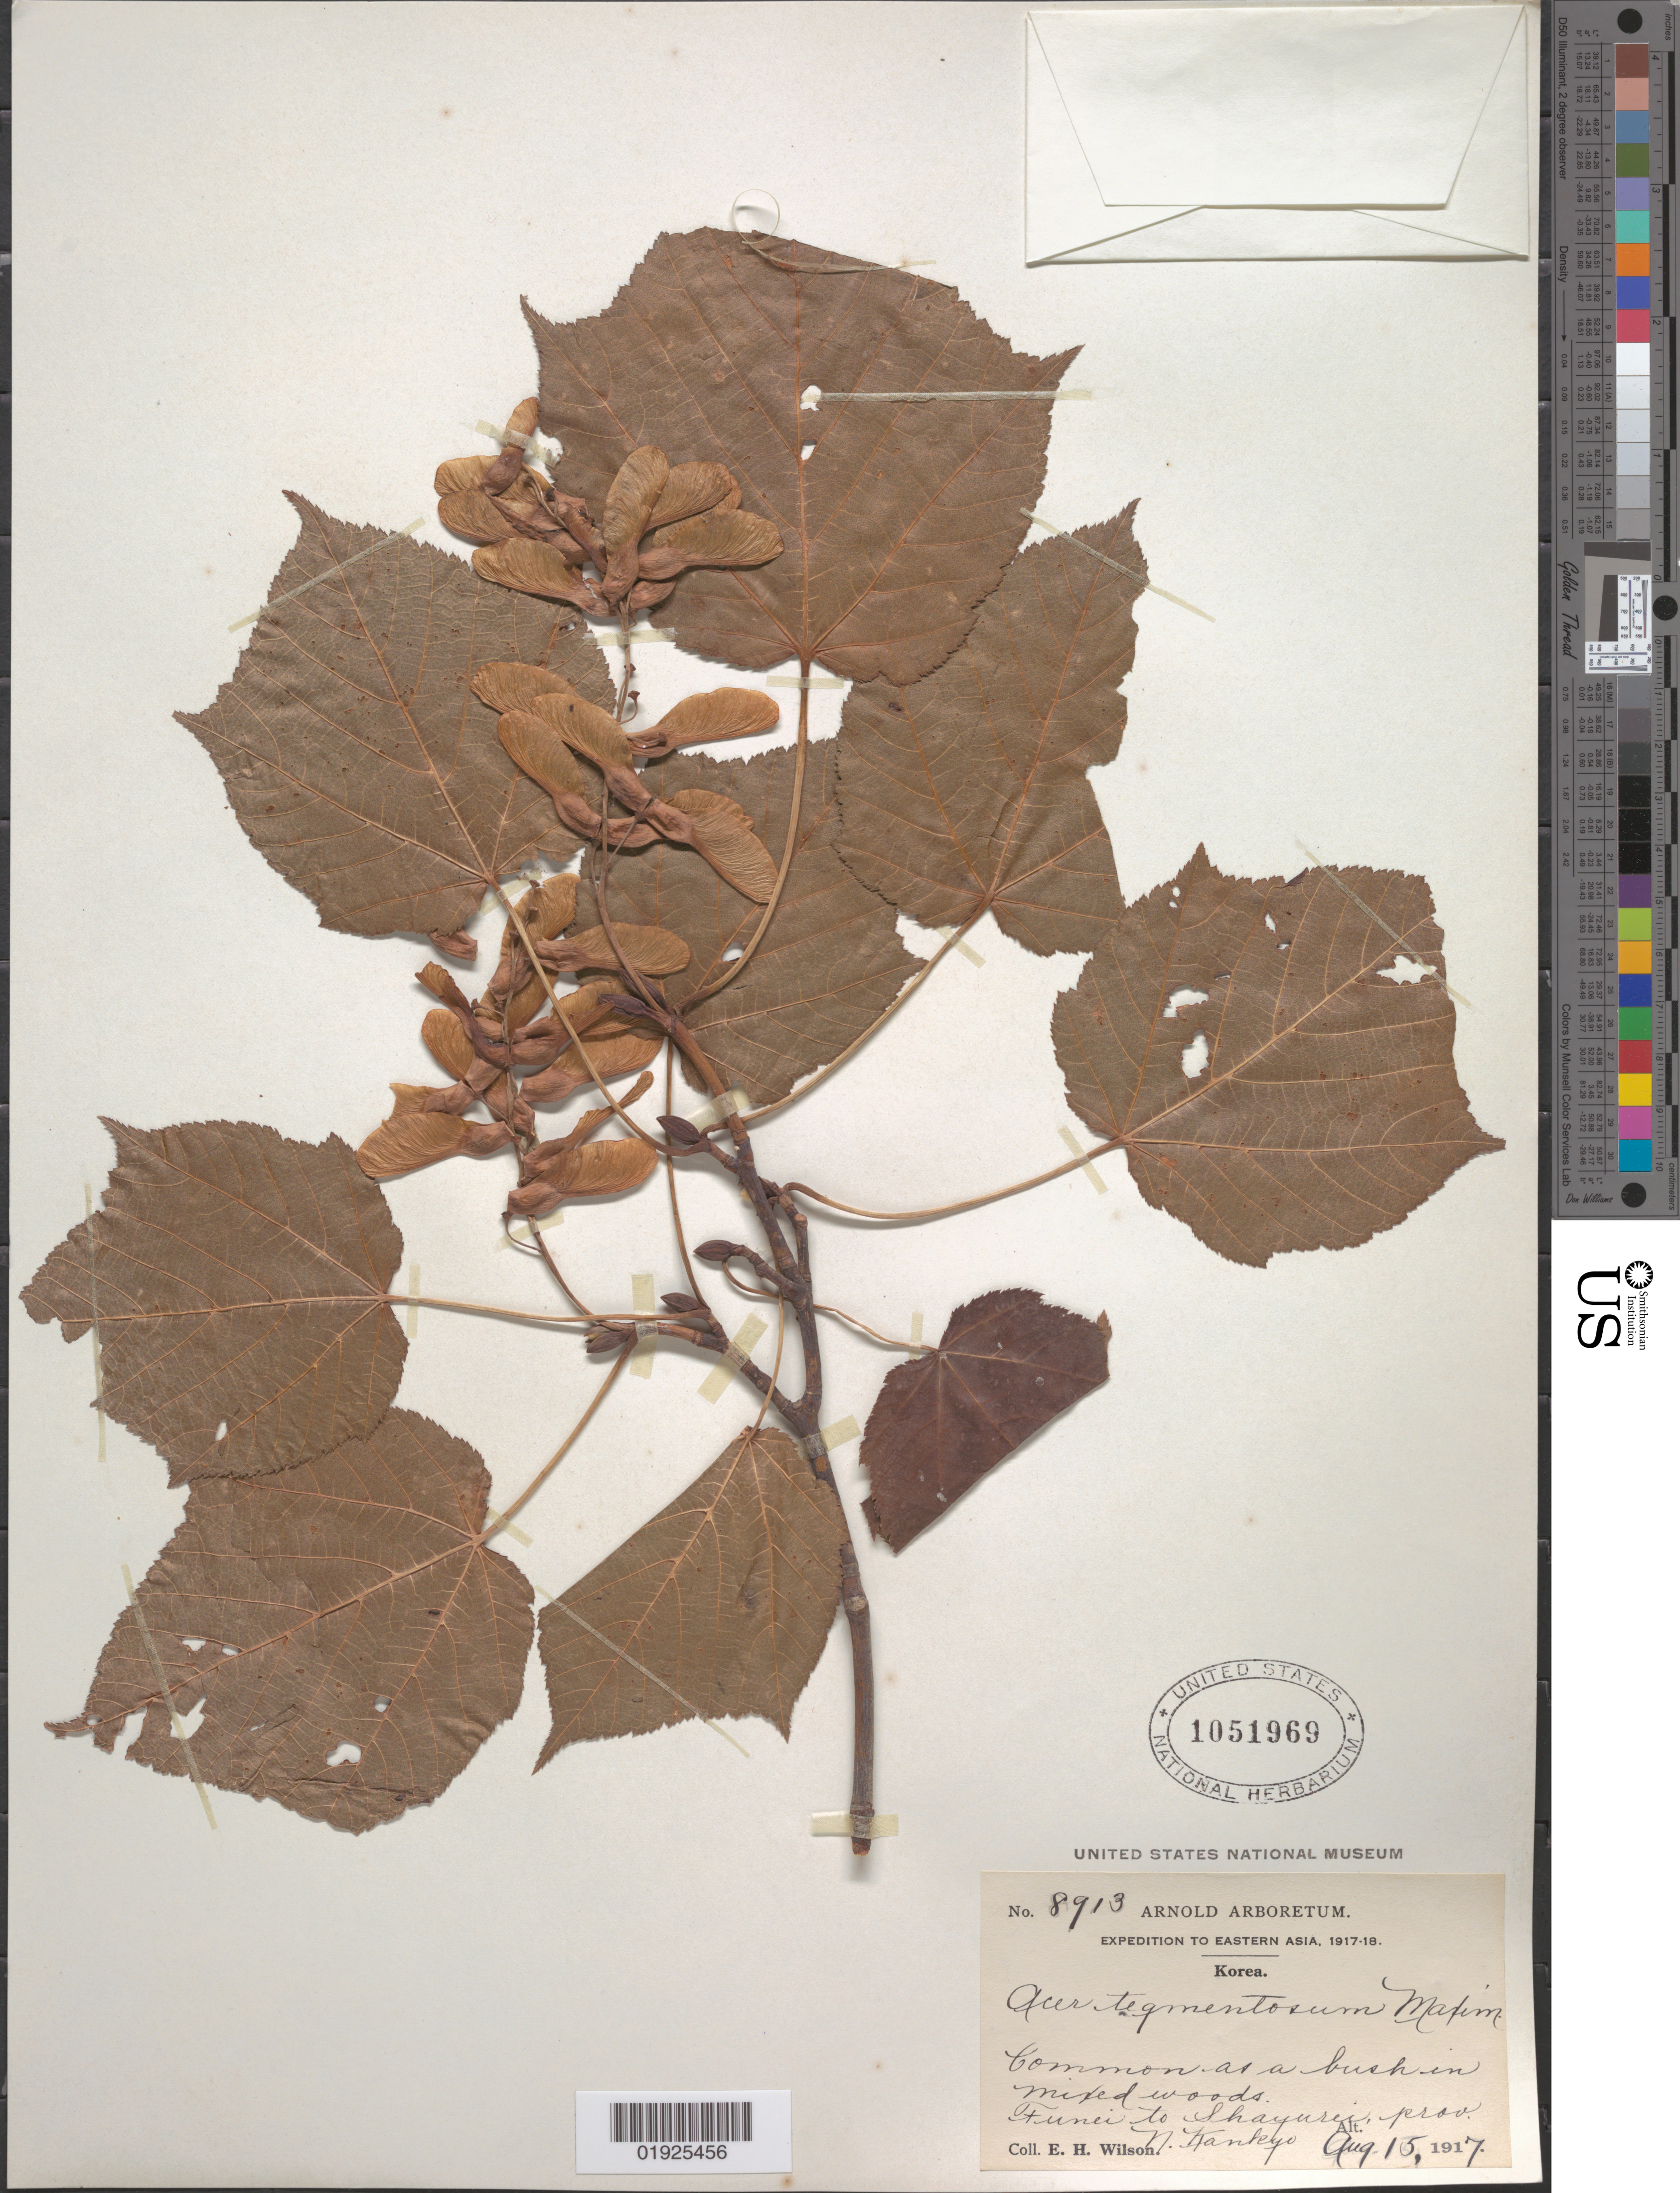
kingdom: Plantae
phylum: Tracheophyta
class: Magnoliopsida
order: Sapindales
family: Sapindaceae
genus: Acer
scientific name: Acer tegmentosum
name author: Maxim.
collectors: E. H. Wilson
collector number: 8913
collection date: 1917-08-15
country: North Korea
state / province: South Hamgyong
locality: Prov. N. Kankyo. Funei to Shayurei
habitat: In mixed woods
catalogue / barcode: US 1051969